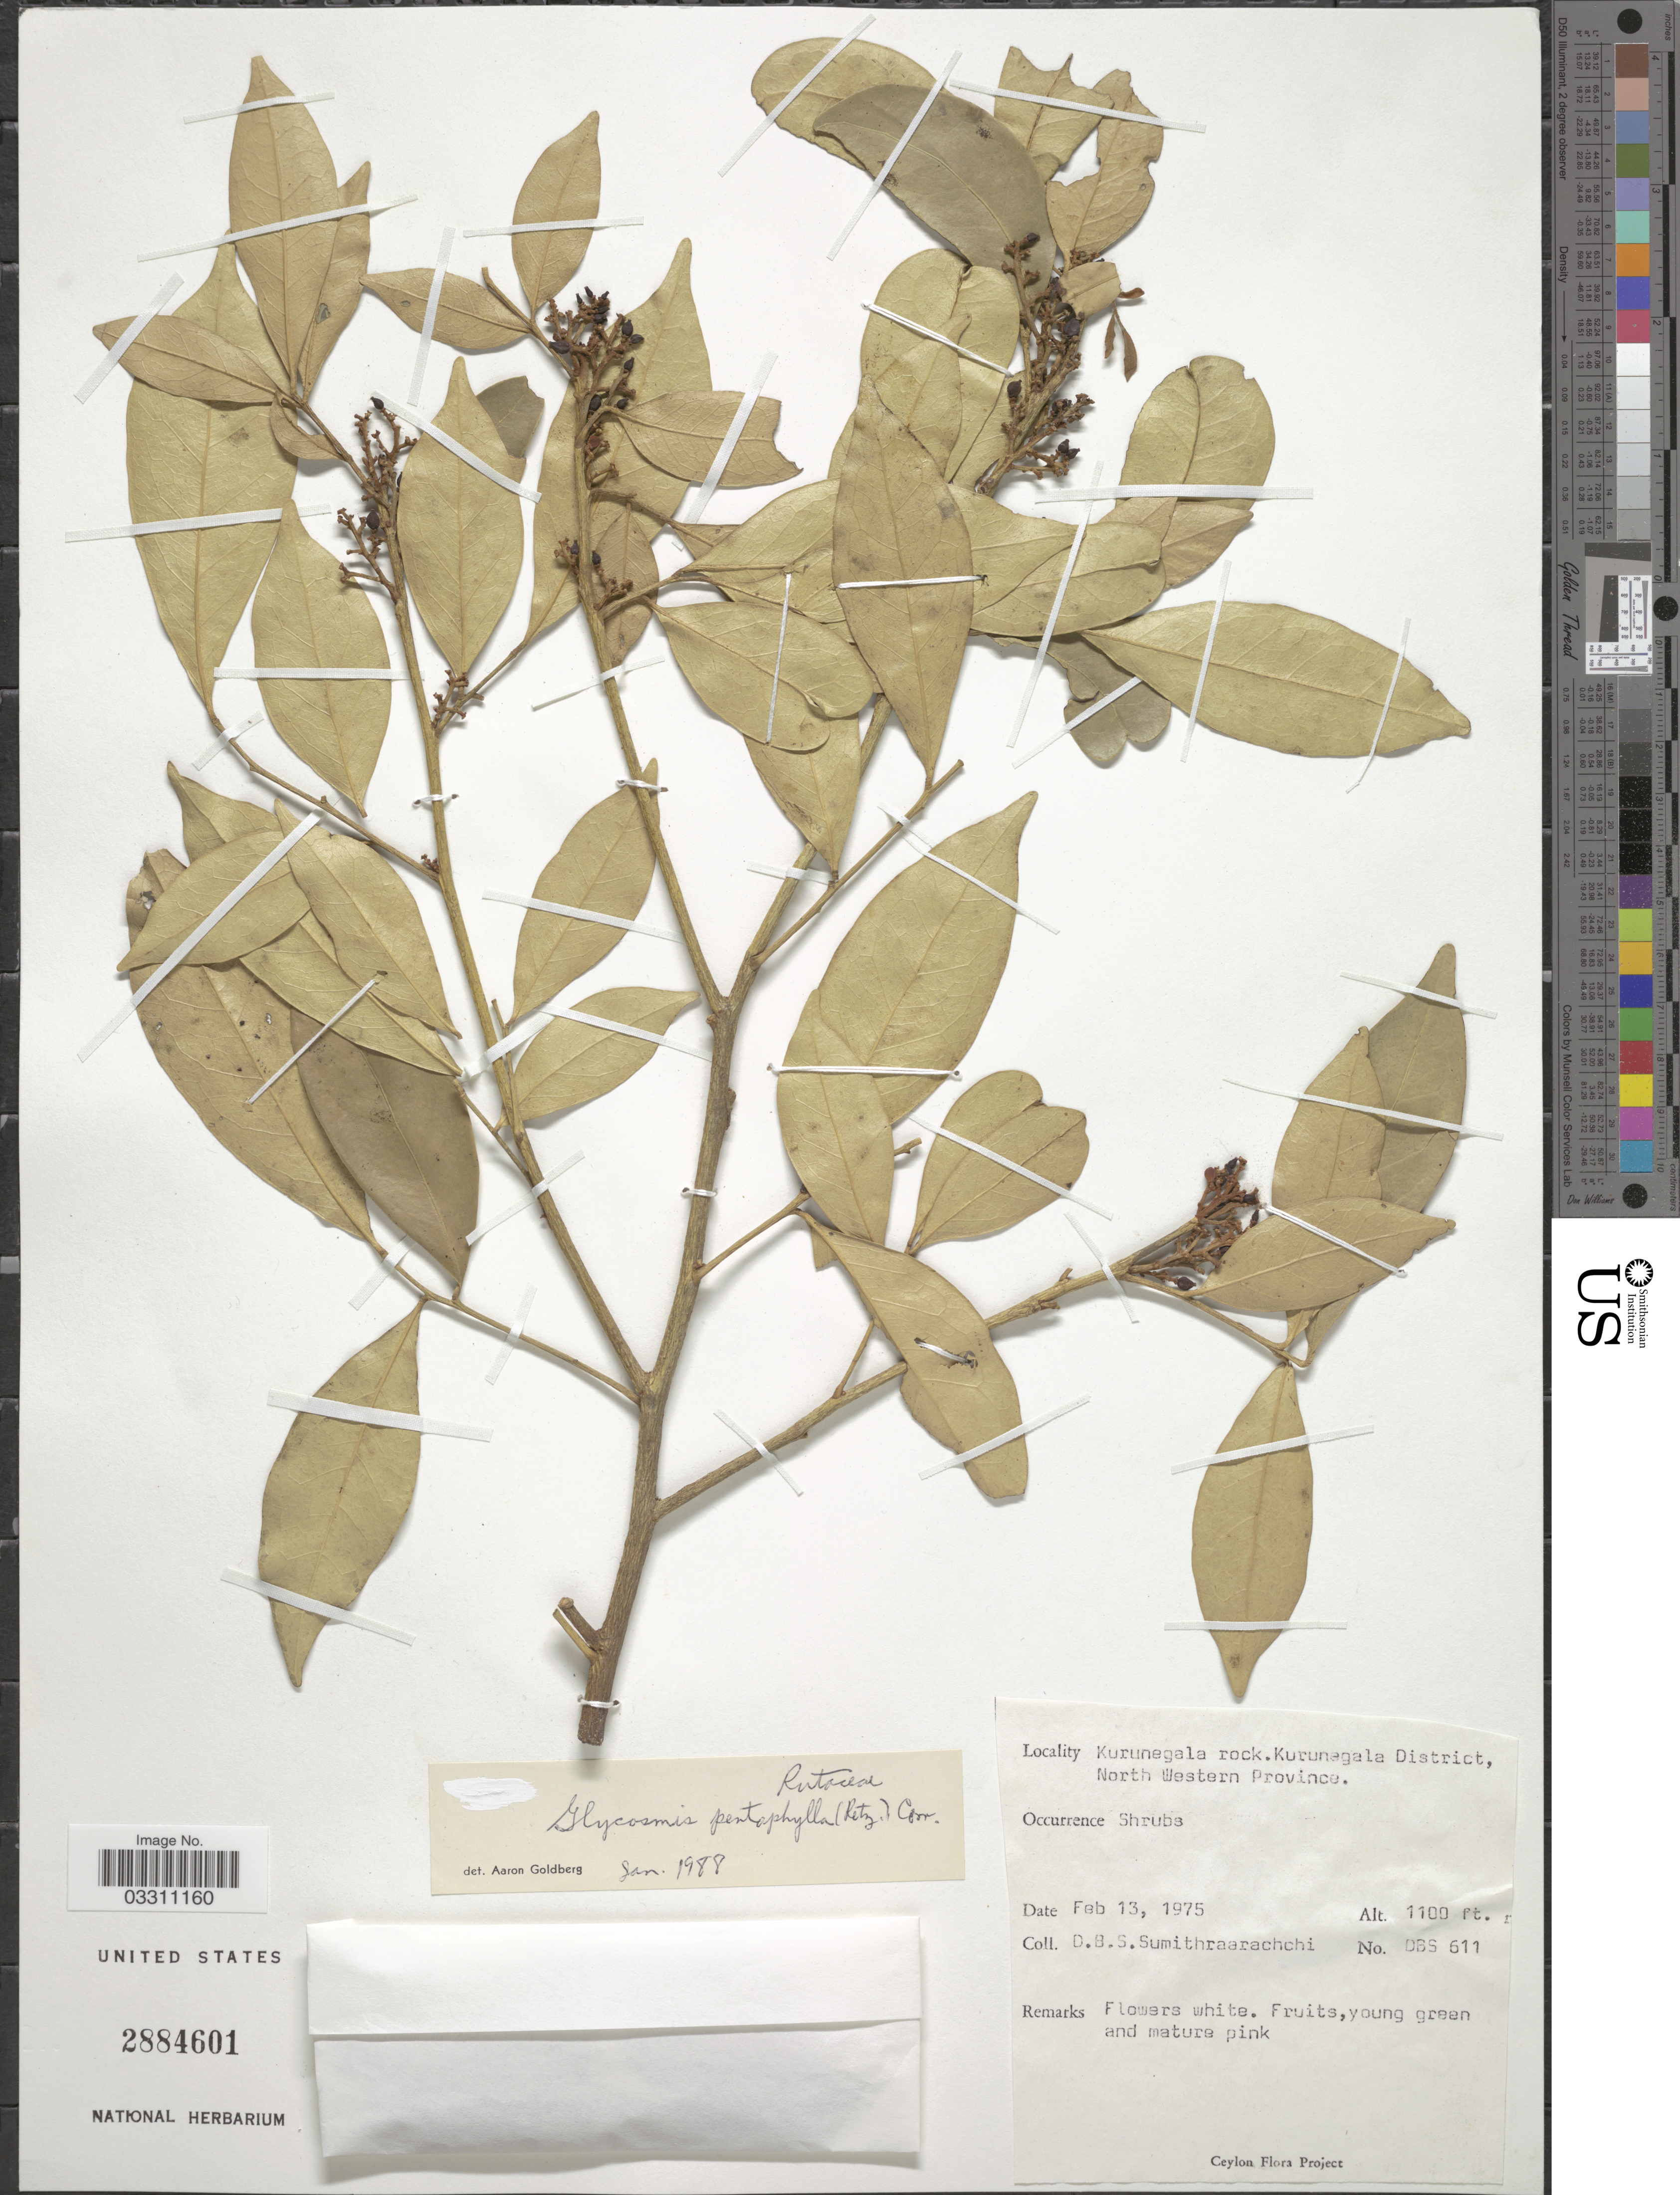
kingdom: Plantae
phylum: Tracheophyta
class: Magnoliopsida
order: Sapindales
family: Rutaceae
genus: Glycosmis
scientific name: Glycosmis pentaphylla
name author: (Retz.) DC.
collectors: D. B. Sumithraarachchi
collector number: DBS 611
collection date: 1975-02-13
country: Sri Lanka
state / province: North Western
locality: Kurunegala rock. Kurunegala District, North Western Province.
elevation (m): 335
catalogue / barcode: US 2884601